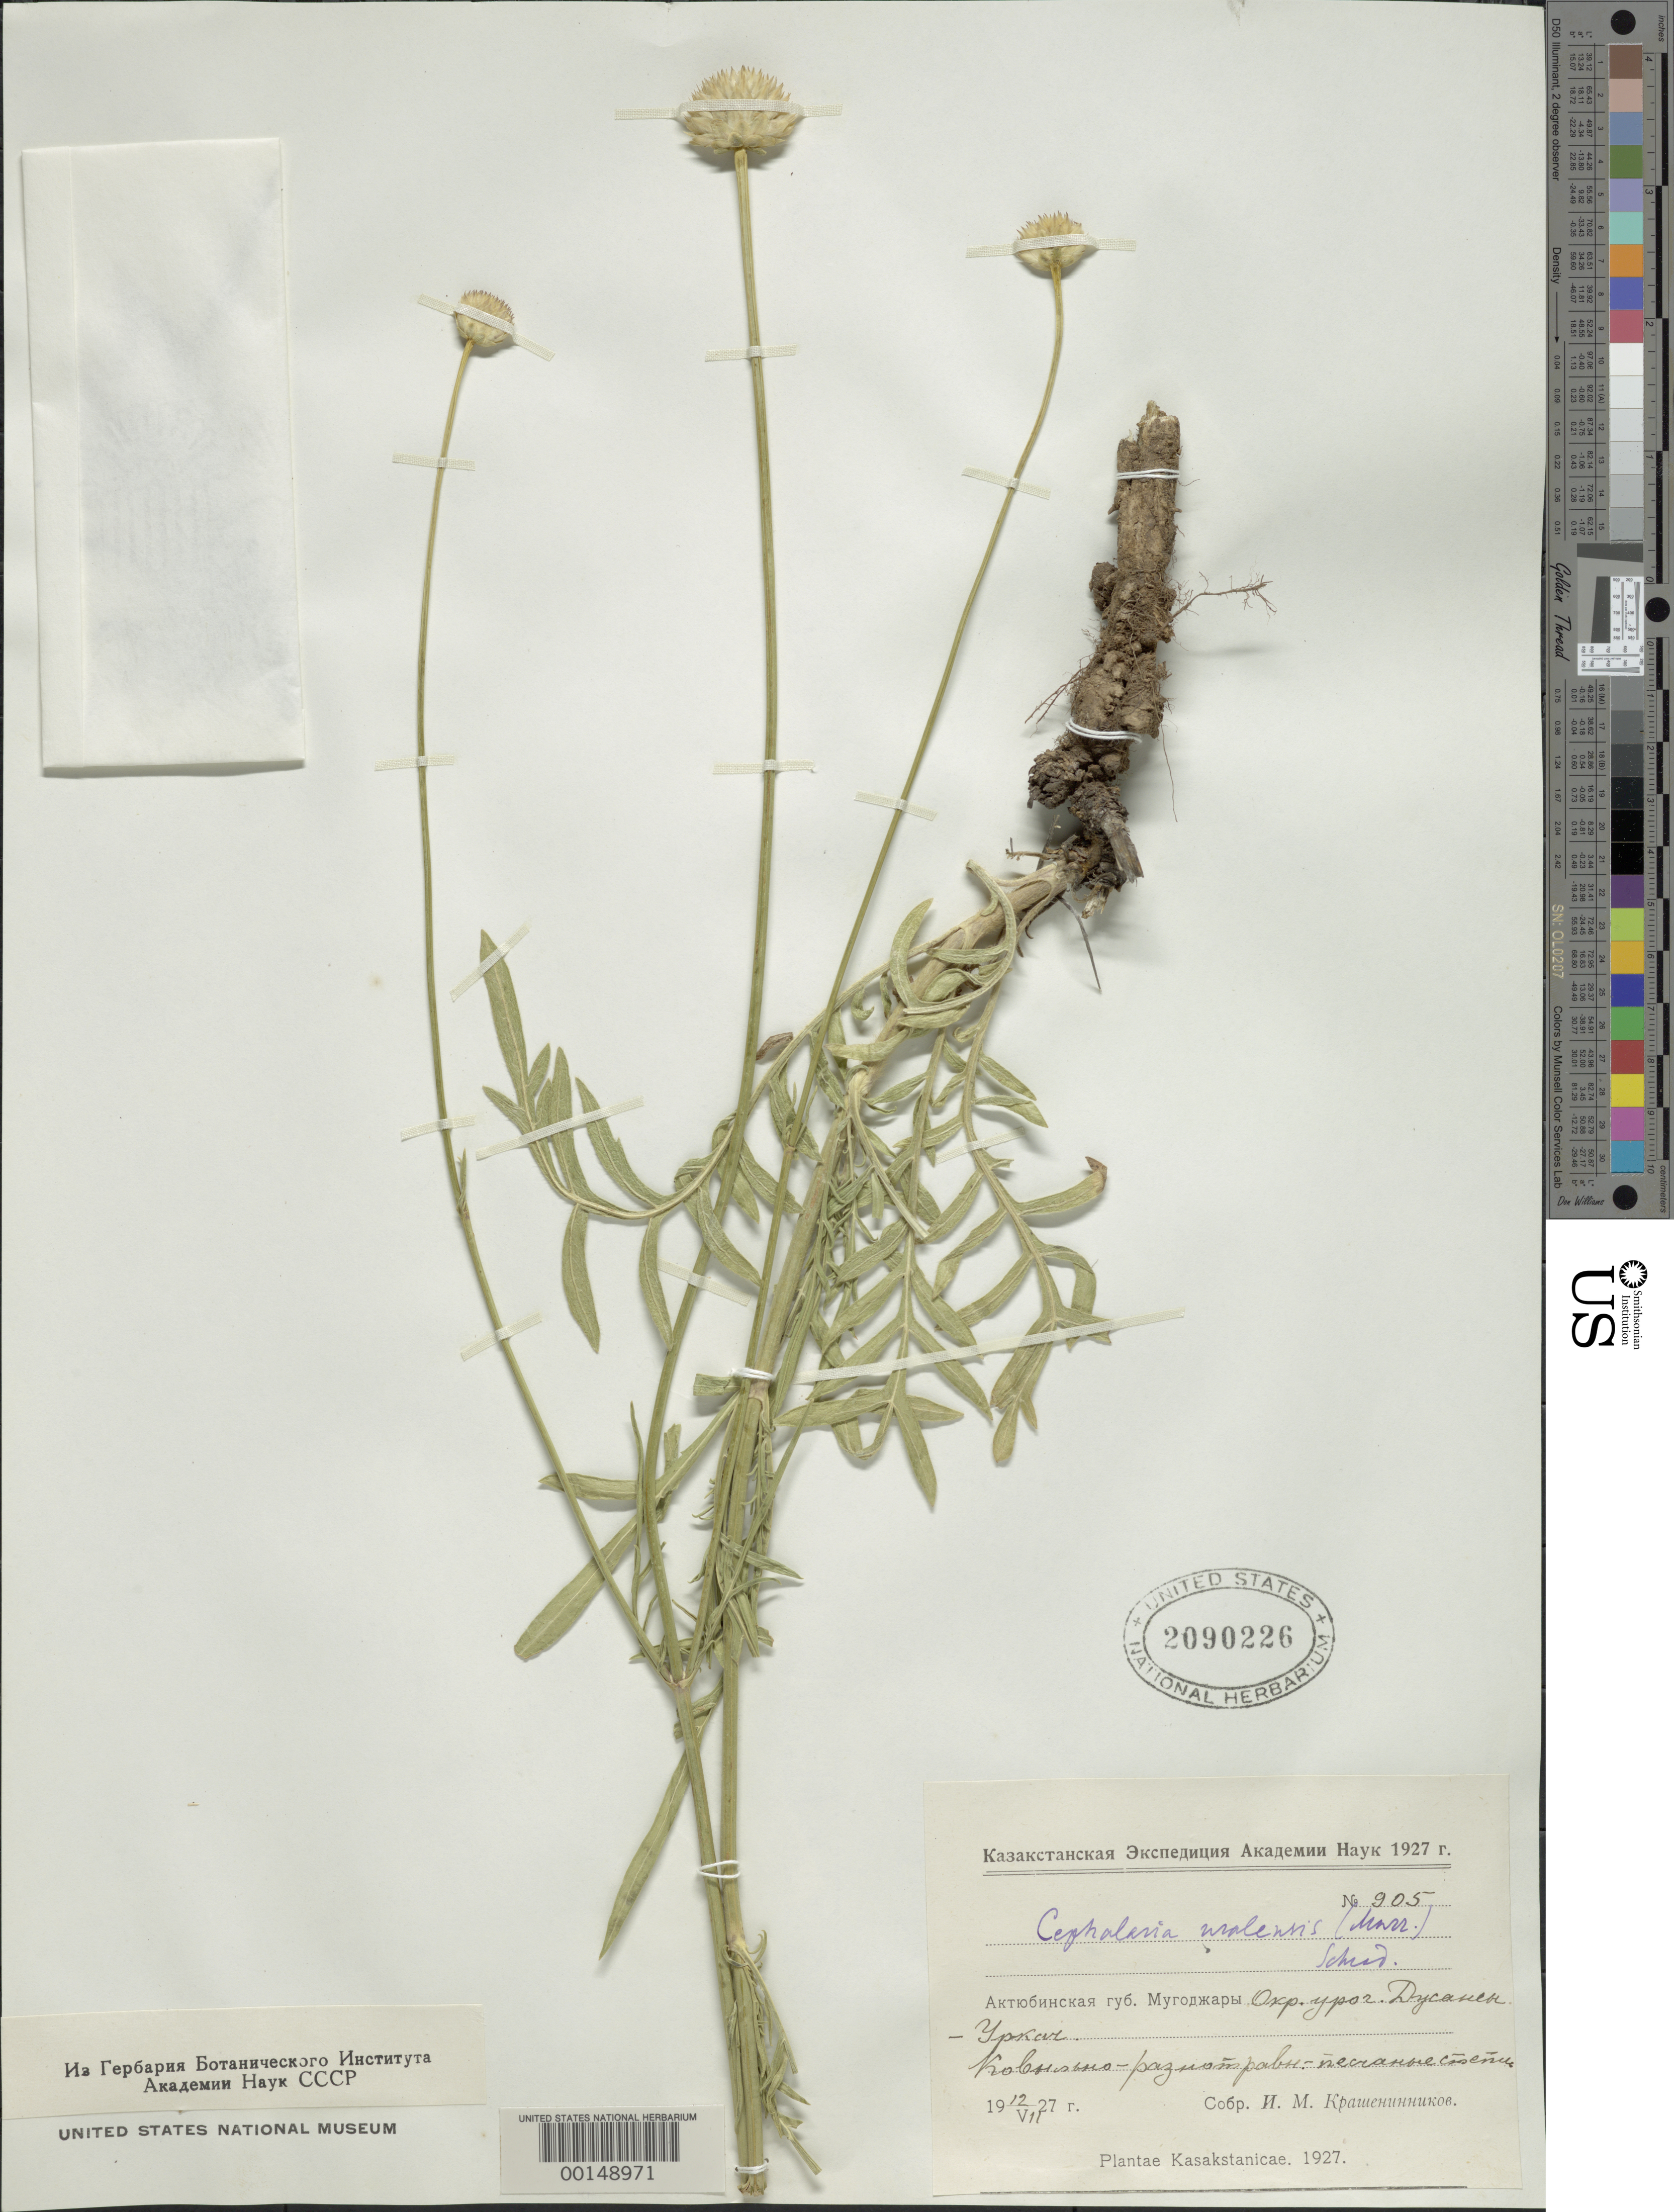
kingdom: Plantae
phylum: Tracheophyta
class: Magnoliopsida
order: Dipsacales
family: Caprifoliaceae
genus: Cephalaria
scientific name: Cephalaria uralensis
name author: Roem. & Schult.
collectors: H. Kpawehuhhukoe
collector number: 905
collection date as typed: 12 Jul 1927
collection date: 1927-07-12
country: Russian Federation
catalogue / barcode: US 2090226